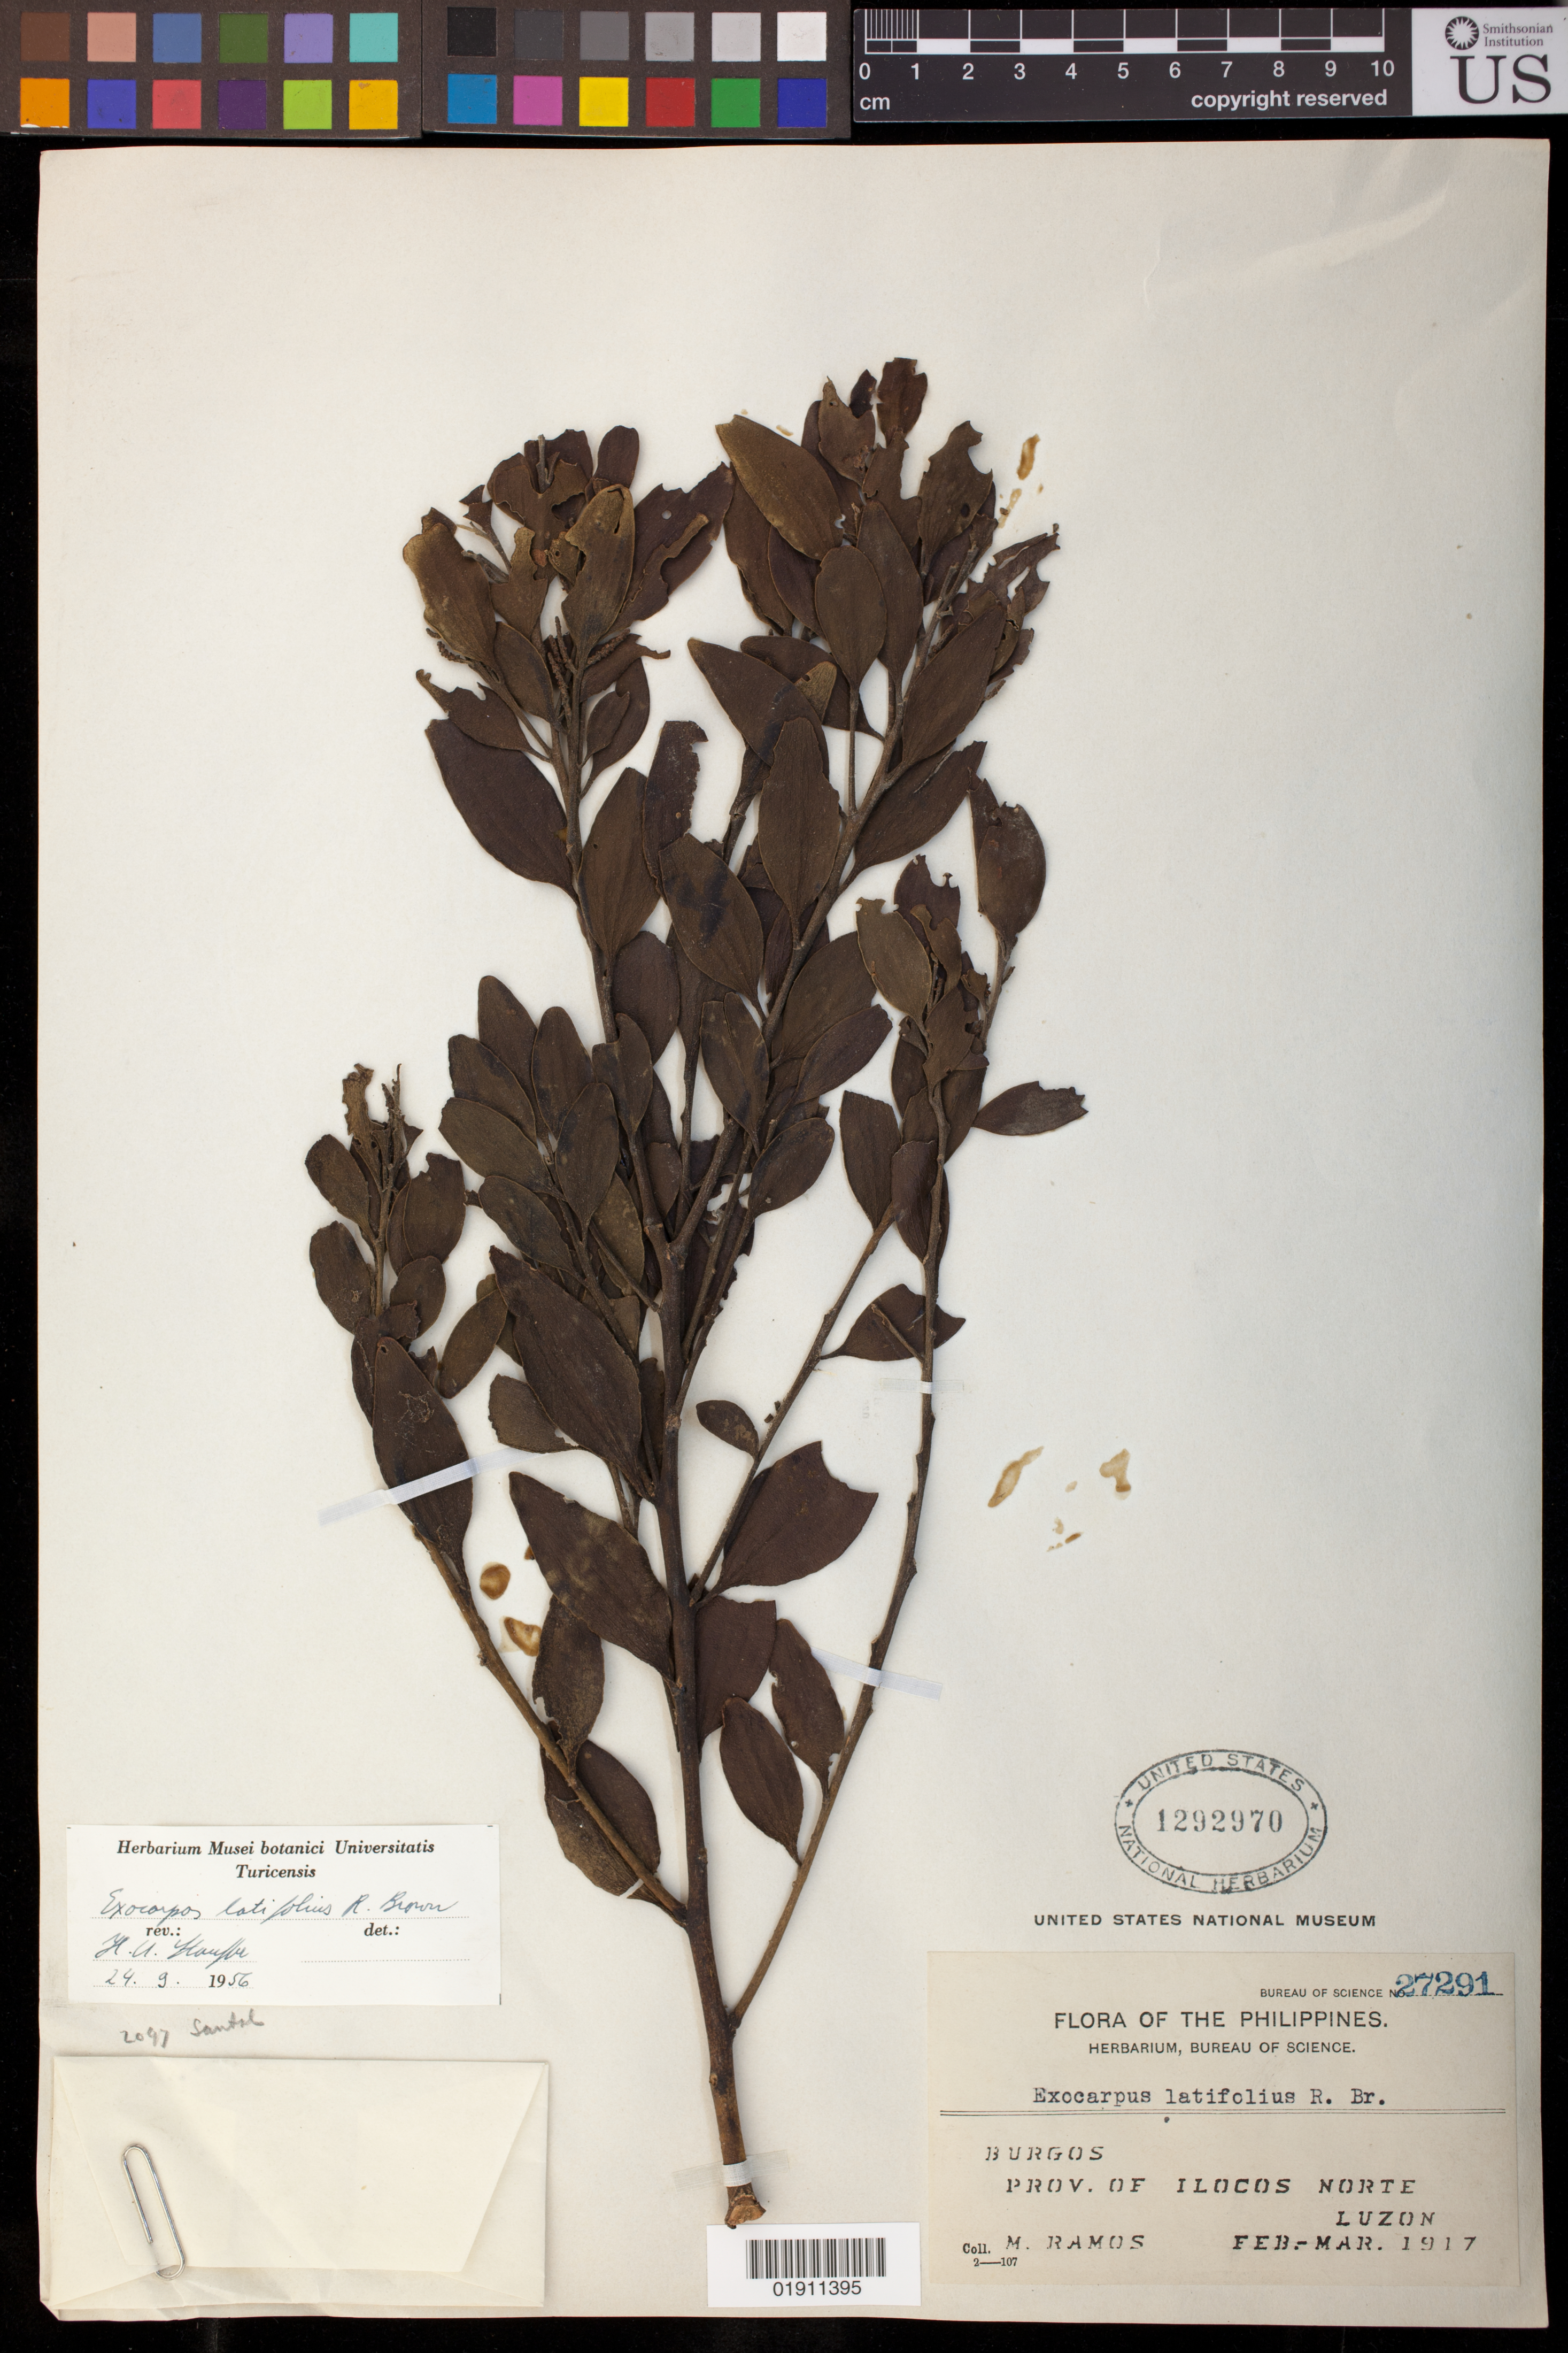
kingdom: Plantae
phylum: Tracheophyta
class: Magnoliopsida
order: Santalales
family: Santalaceae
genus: Exocarpos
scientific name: Exocarpos latifolius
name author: R. Br.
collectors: M. Ramos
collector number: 27291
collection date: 1917-02/1917-03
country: Philippines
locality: Burgos, Ilocos Norte Province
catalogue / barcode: US 1292970